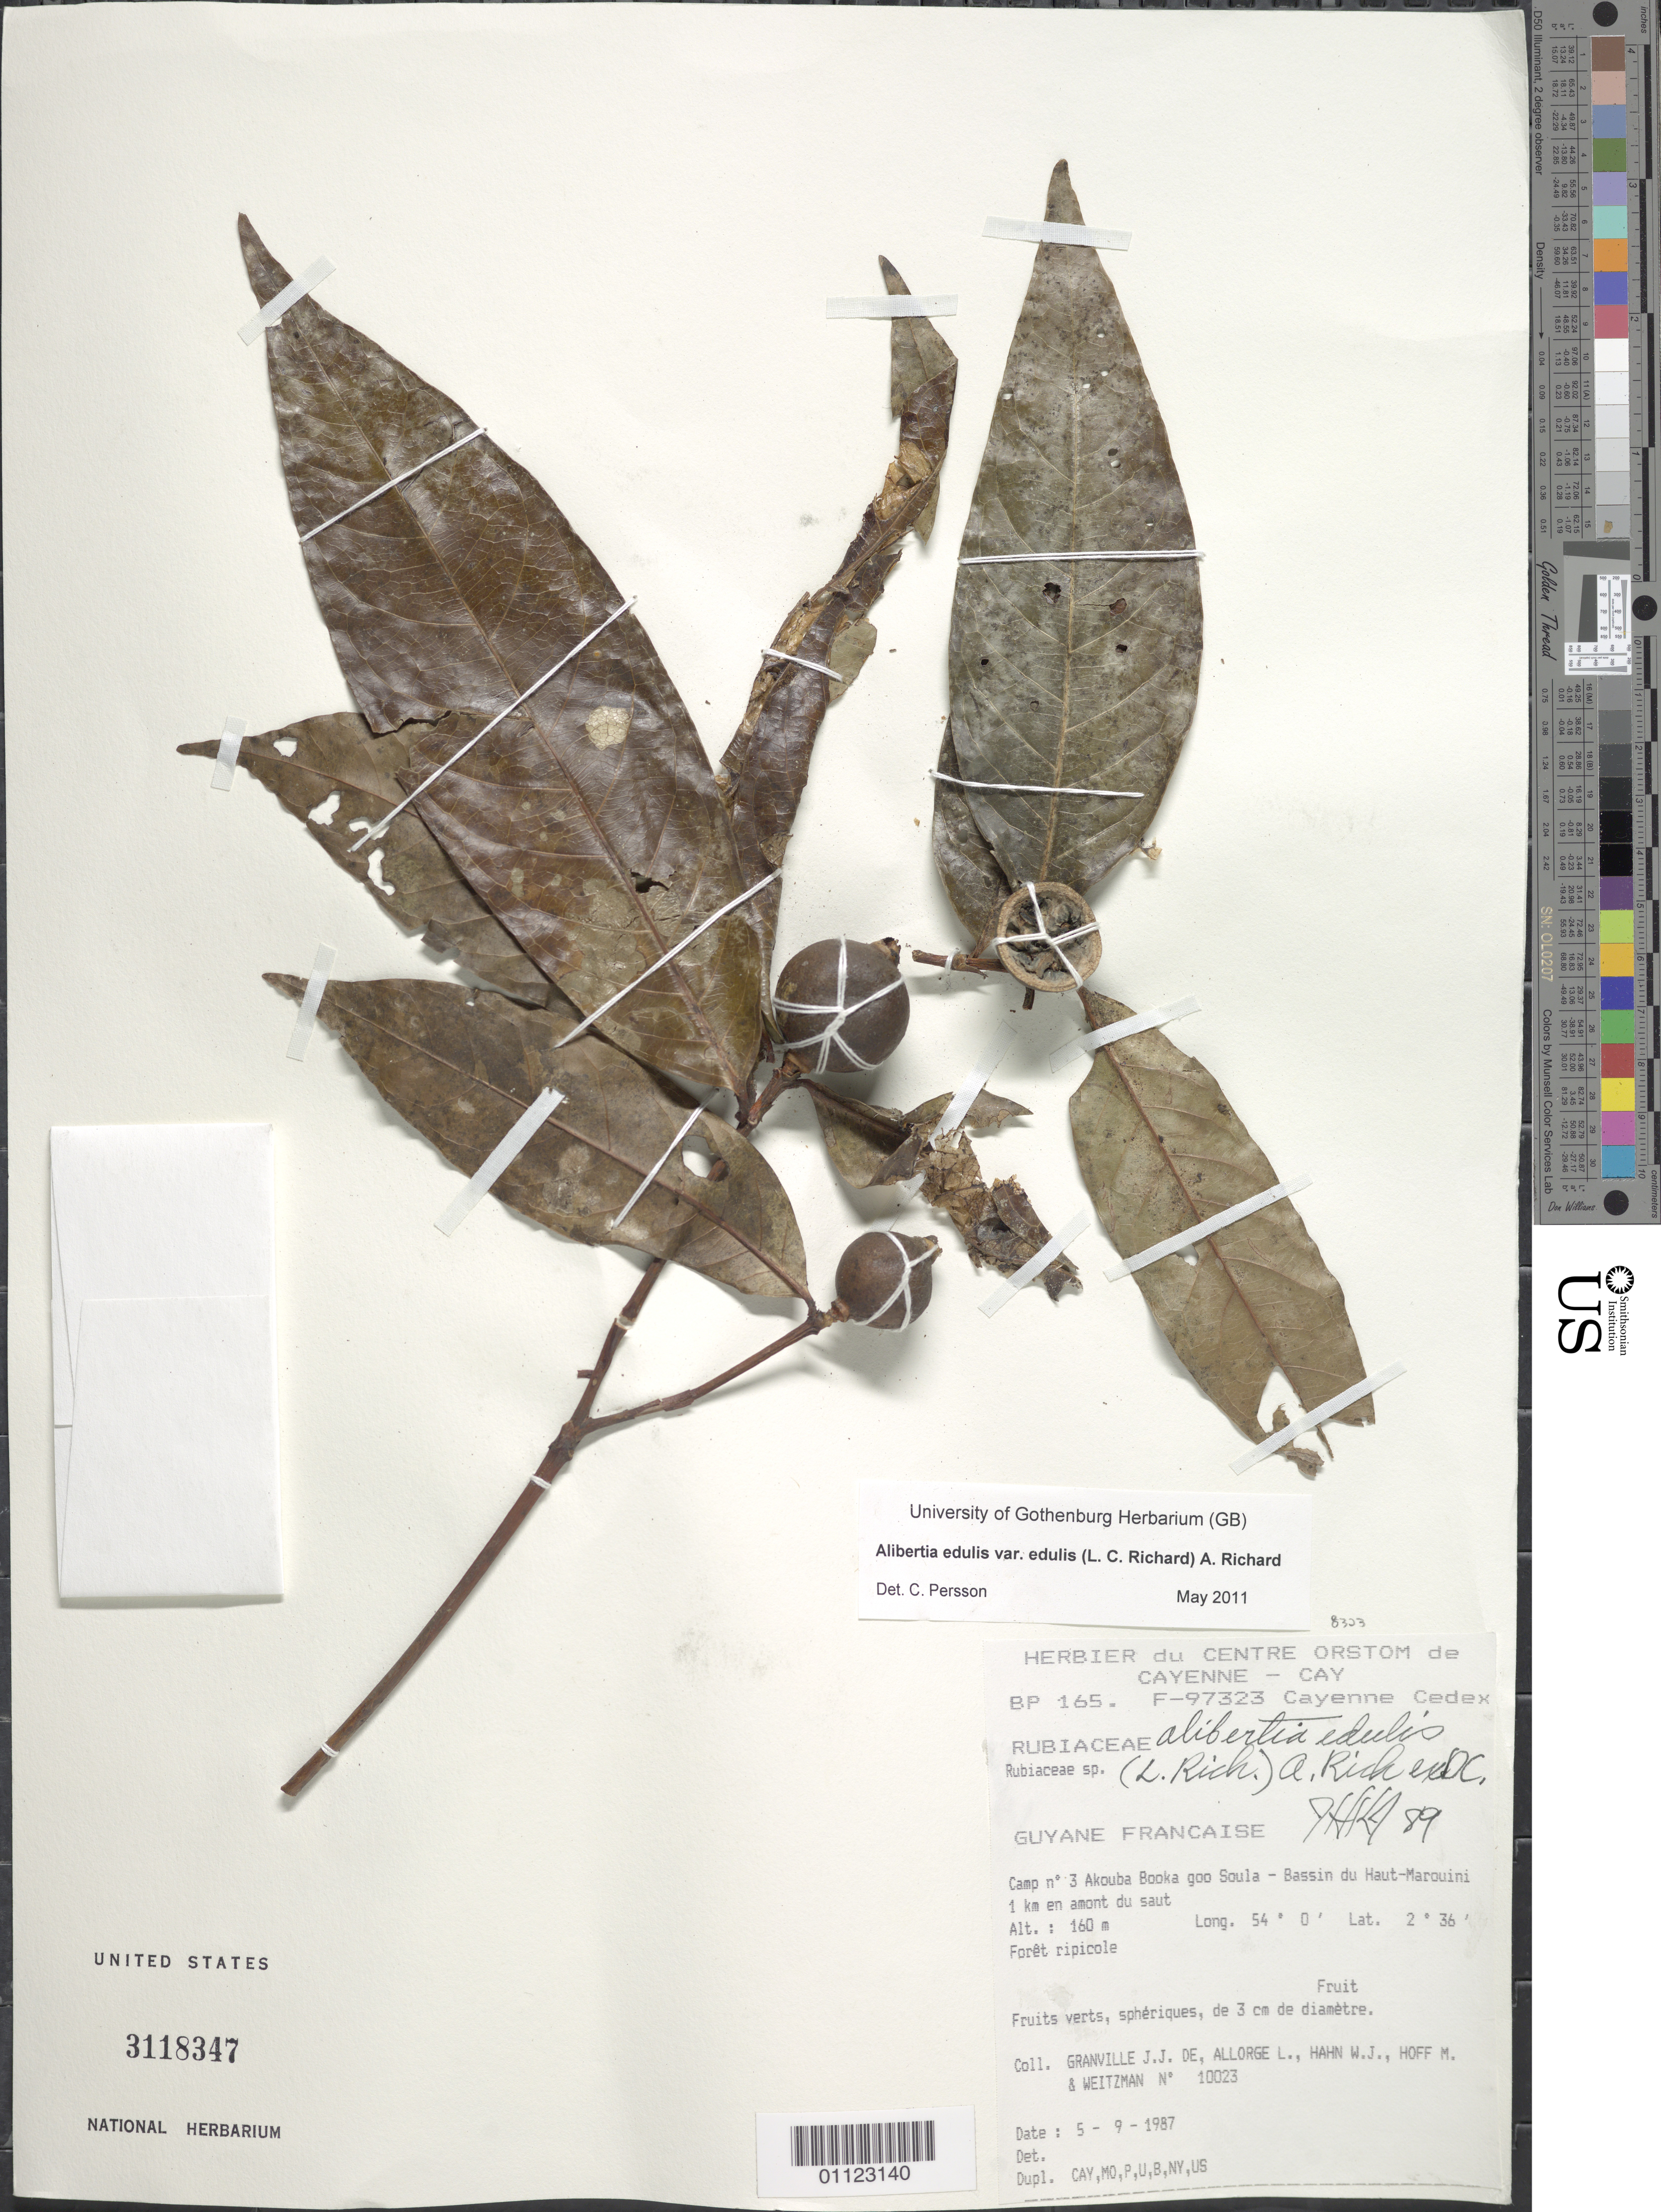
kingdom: Plantae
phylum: Tracheophyta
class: Magnoliopsida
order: Gentianales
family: Rubiaceae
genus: Alibertia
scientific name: Alibertia edulis var. edulis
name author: (Rich.) A. Rich. ex DC.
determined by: Persson, C. H.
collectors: J.-J. de Granville, L. Allorge, W. J. Hahn, M. Hoff & A. L. Weitzman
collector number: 10023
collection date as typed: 5-Sep-87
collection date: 1987-09-05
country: French Guiana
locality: Akouba Booka goo Soula, Camp #3, Bassin du Haut Marouini. 1 km en amont du saut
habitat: Riparian forest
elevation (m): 160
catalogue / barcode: US 3118347